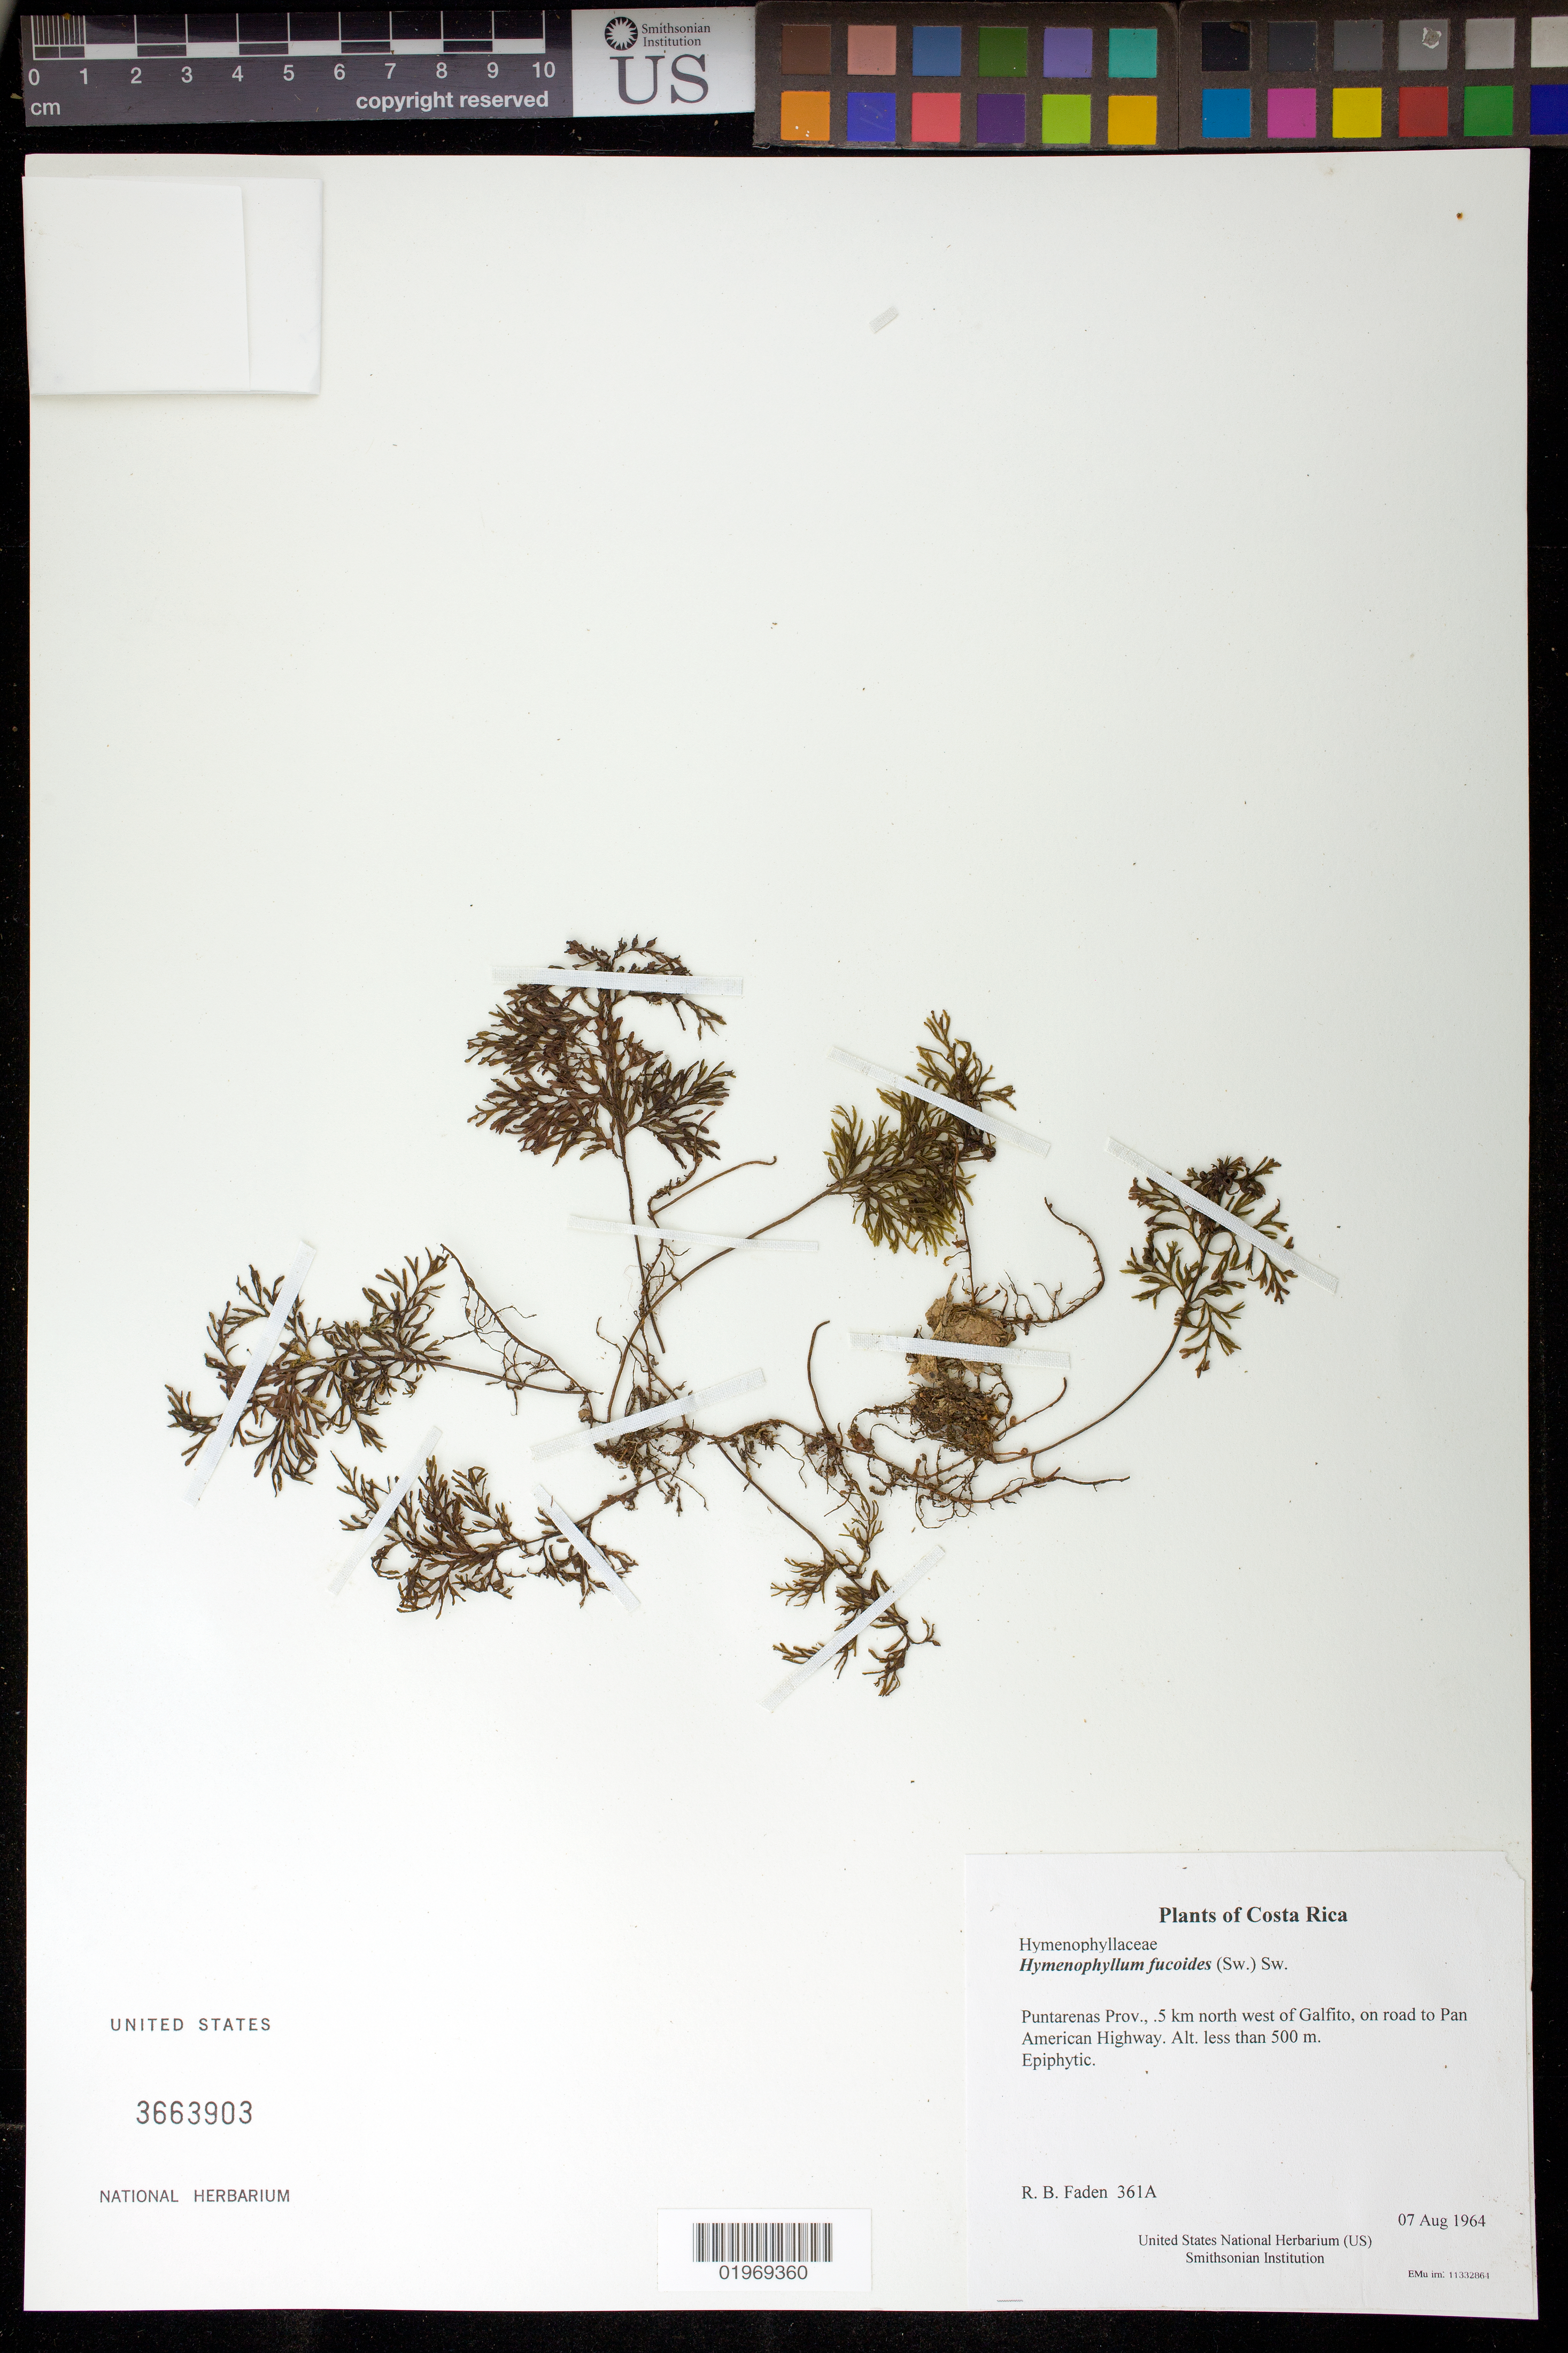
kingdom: Plantae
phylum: Tracheophyta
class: Polypodiopsida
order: Hymenophyllales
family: Hymenophyllaceae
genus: Hymenophyllum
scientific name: Hymenophyllum fucoides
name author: (Sw.) Sw.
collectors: R. B. Faden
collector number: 361A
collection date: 1964-08-07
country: Costa Rica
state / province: Puntarenas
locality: .5 km north west of Galfito, on road to Pan American Highway. Alt. less than 500 m.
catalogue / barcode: US 3663903